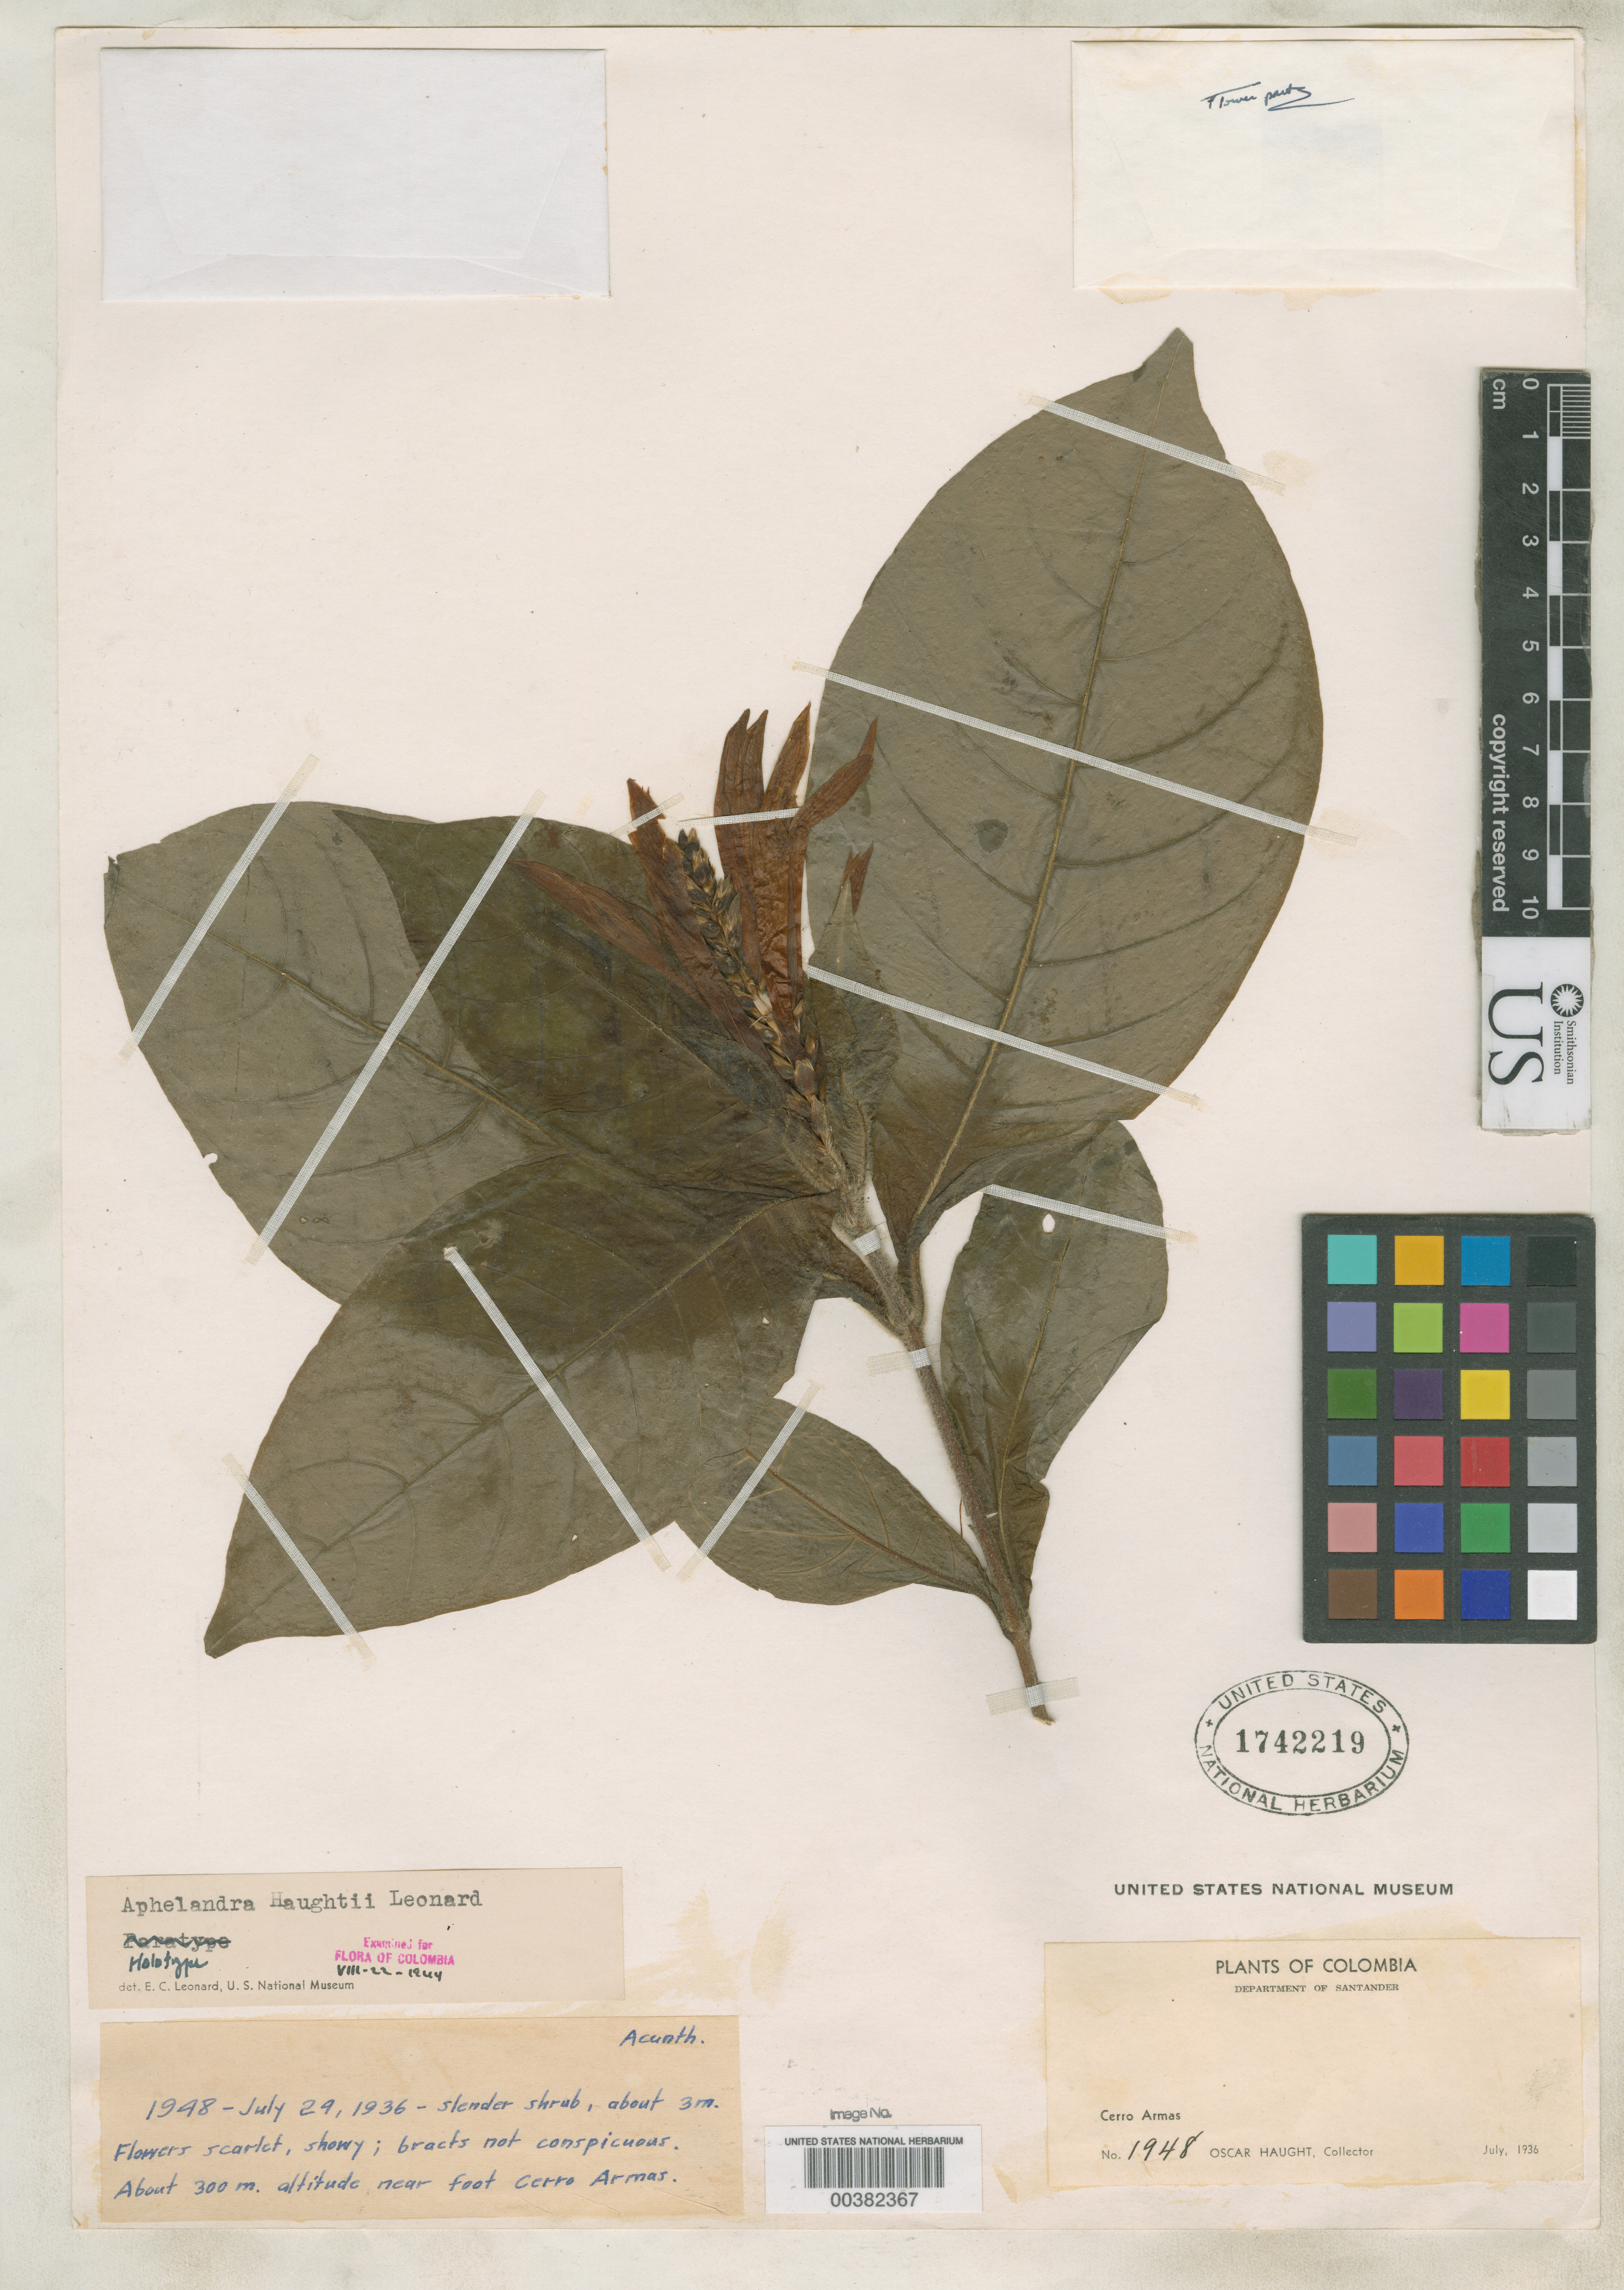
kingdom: Plantae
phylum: Tracheophyta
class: Magnoliopsida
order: Lamiales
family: Acanthaceae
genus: Aphelandra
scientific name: Aphelandra haughtii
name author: Leonard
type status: Holotype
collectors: O. L. Haught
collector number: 1948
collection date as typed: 29 Jul 1936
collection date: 1936-07-29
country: Colombia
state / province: Santander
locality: Cerro Armas.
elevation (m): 300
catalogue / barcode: US 1742219